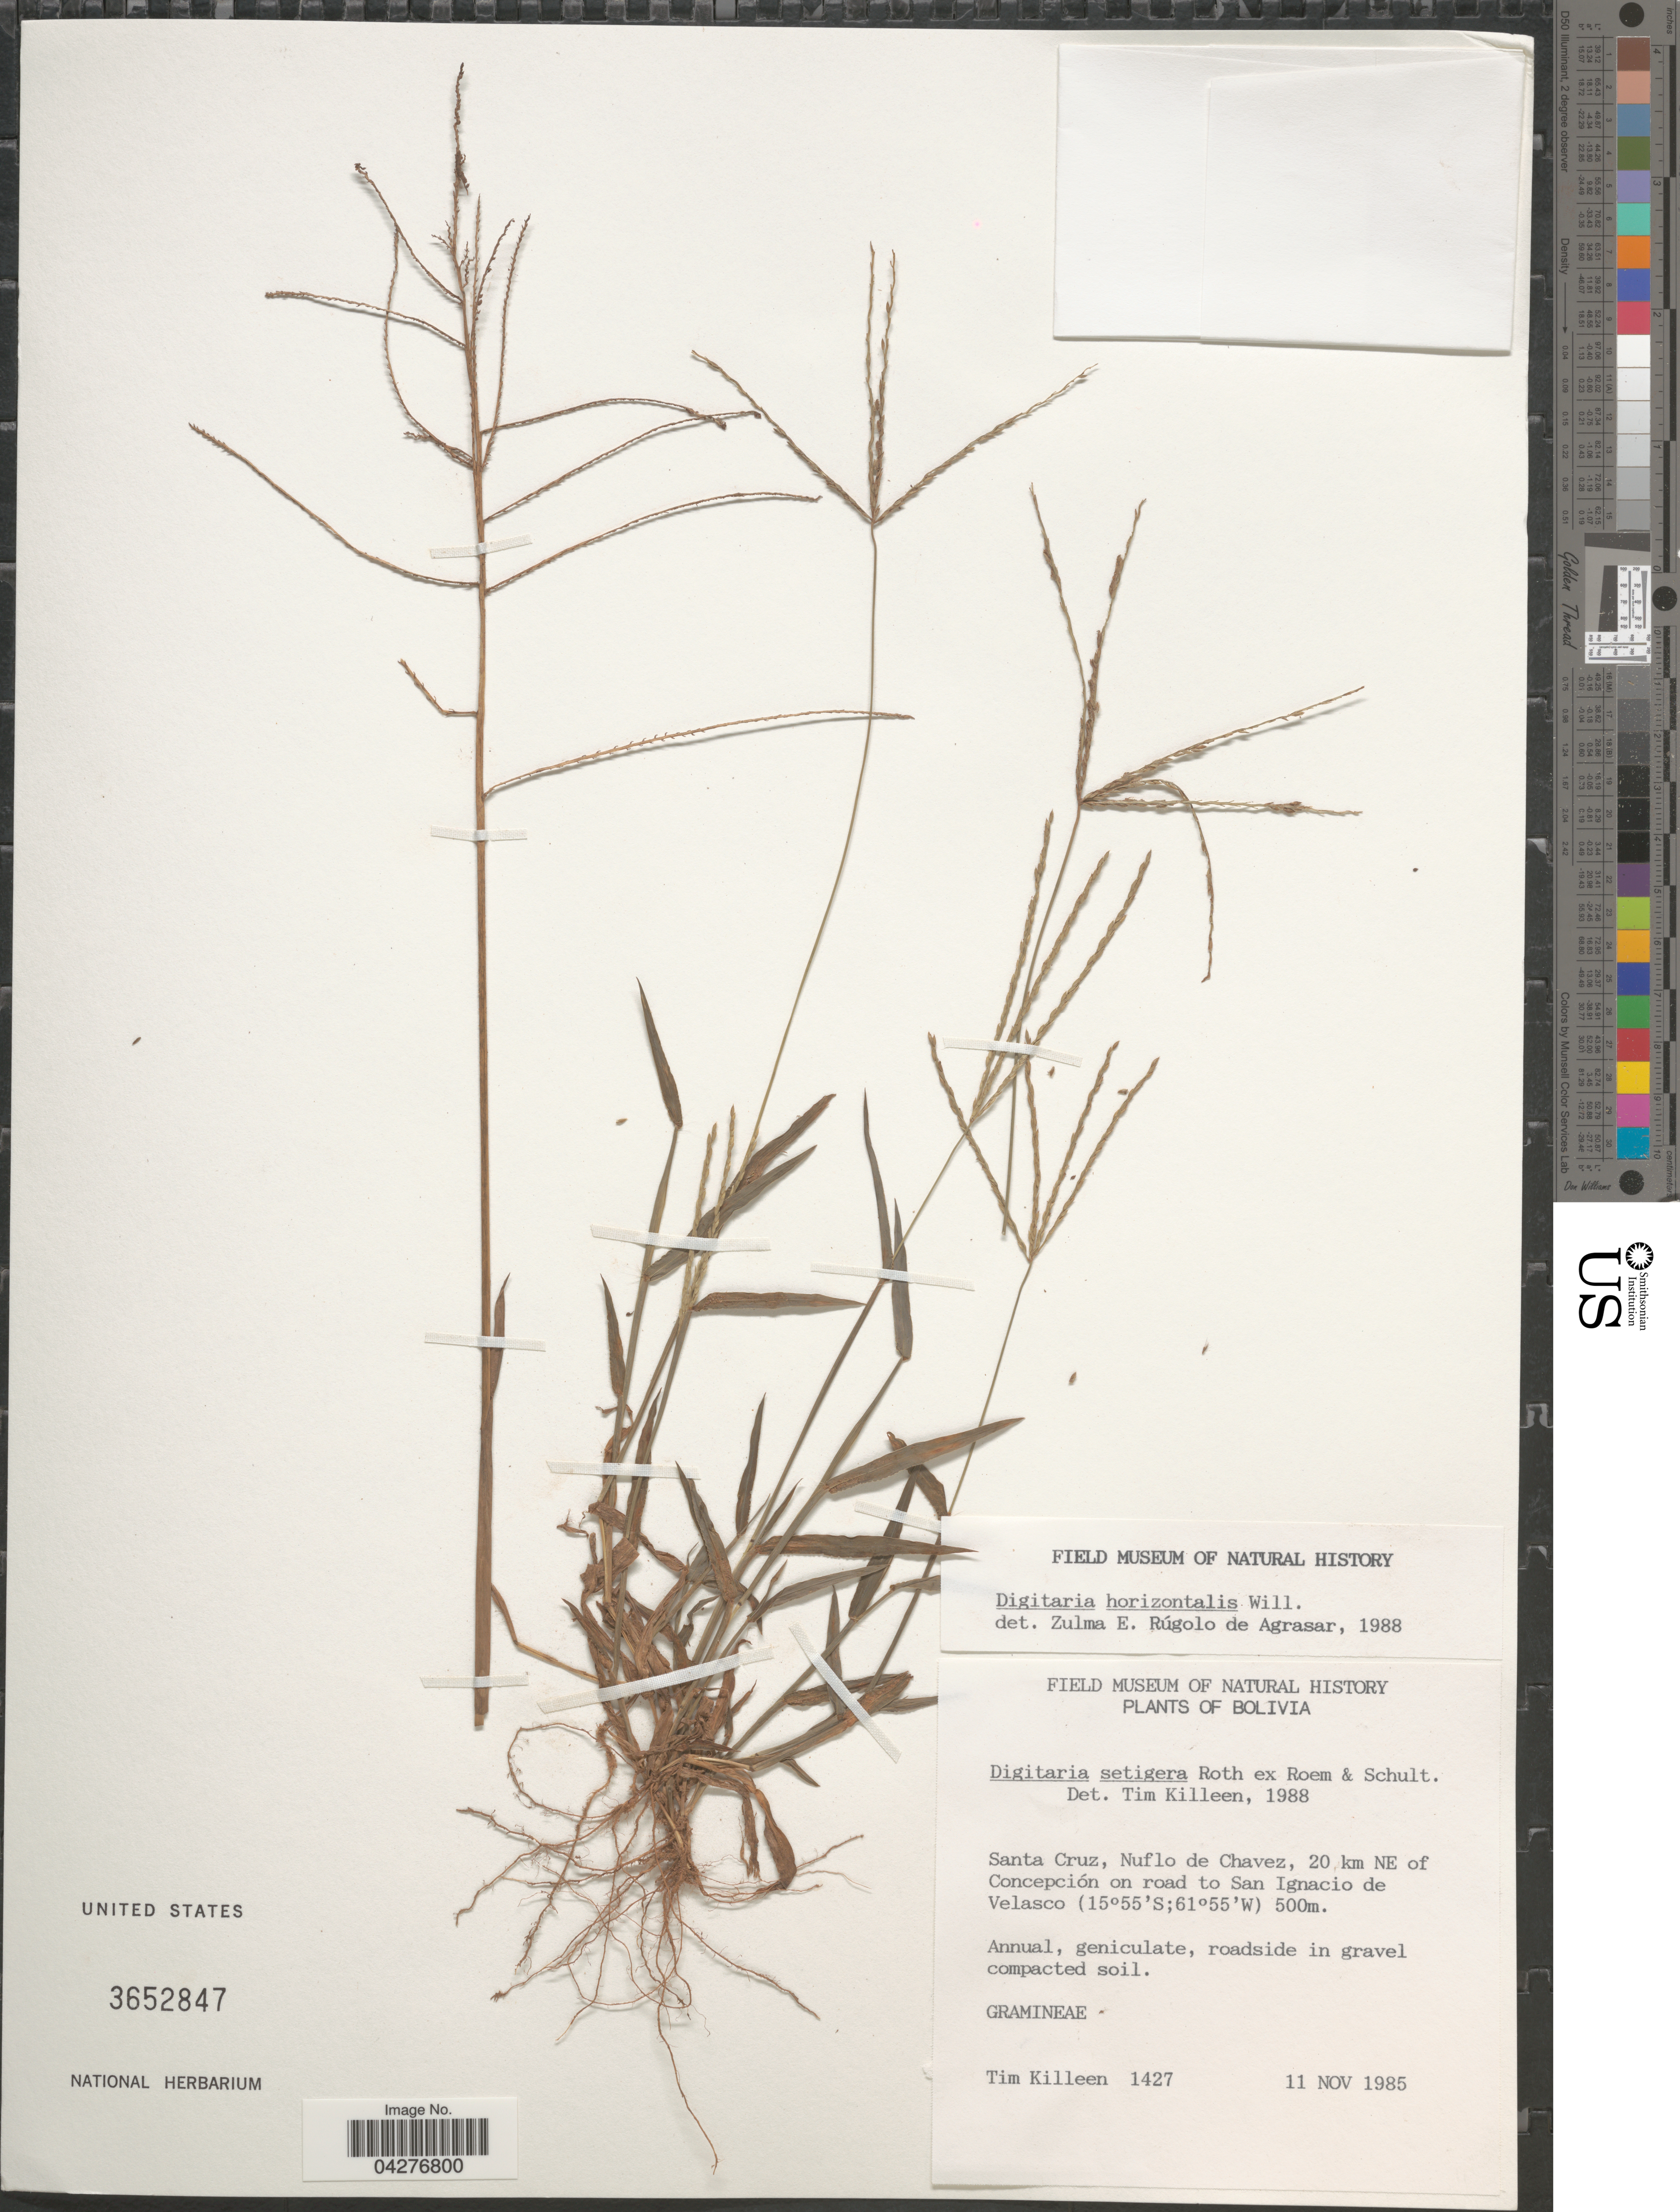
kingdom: Plantae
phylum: Tracheophyta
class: Liliopsida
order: Poales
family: Poaceae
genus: Digitaria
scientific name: Digitaria horizontalis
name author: Willd.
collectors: T. J. Killeen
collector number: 1427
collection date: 1985-11-11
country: Bolivia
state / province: Santa Cruz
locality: Nuflo de Chavez, 20 km NE of Concepción on road to San Ignacio de Velasco.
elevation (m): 500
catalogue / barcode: US 3652847